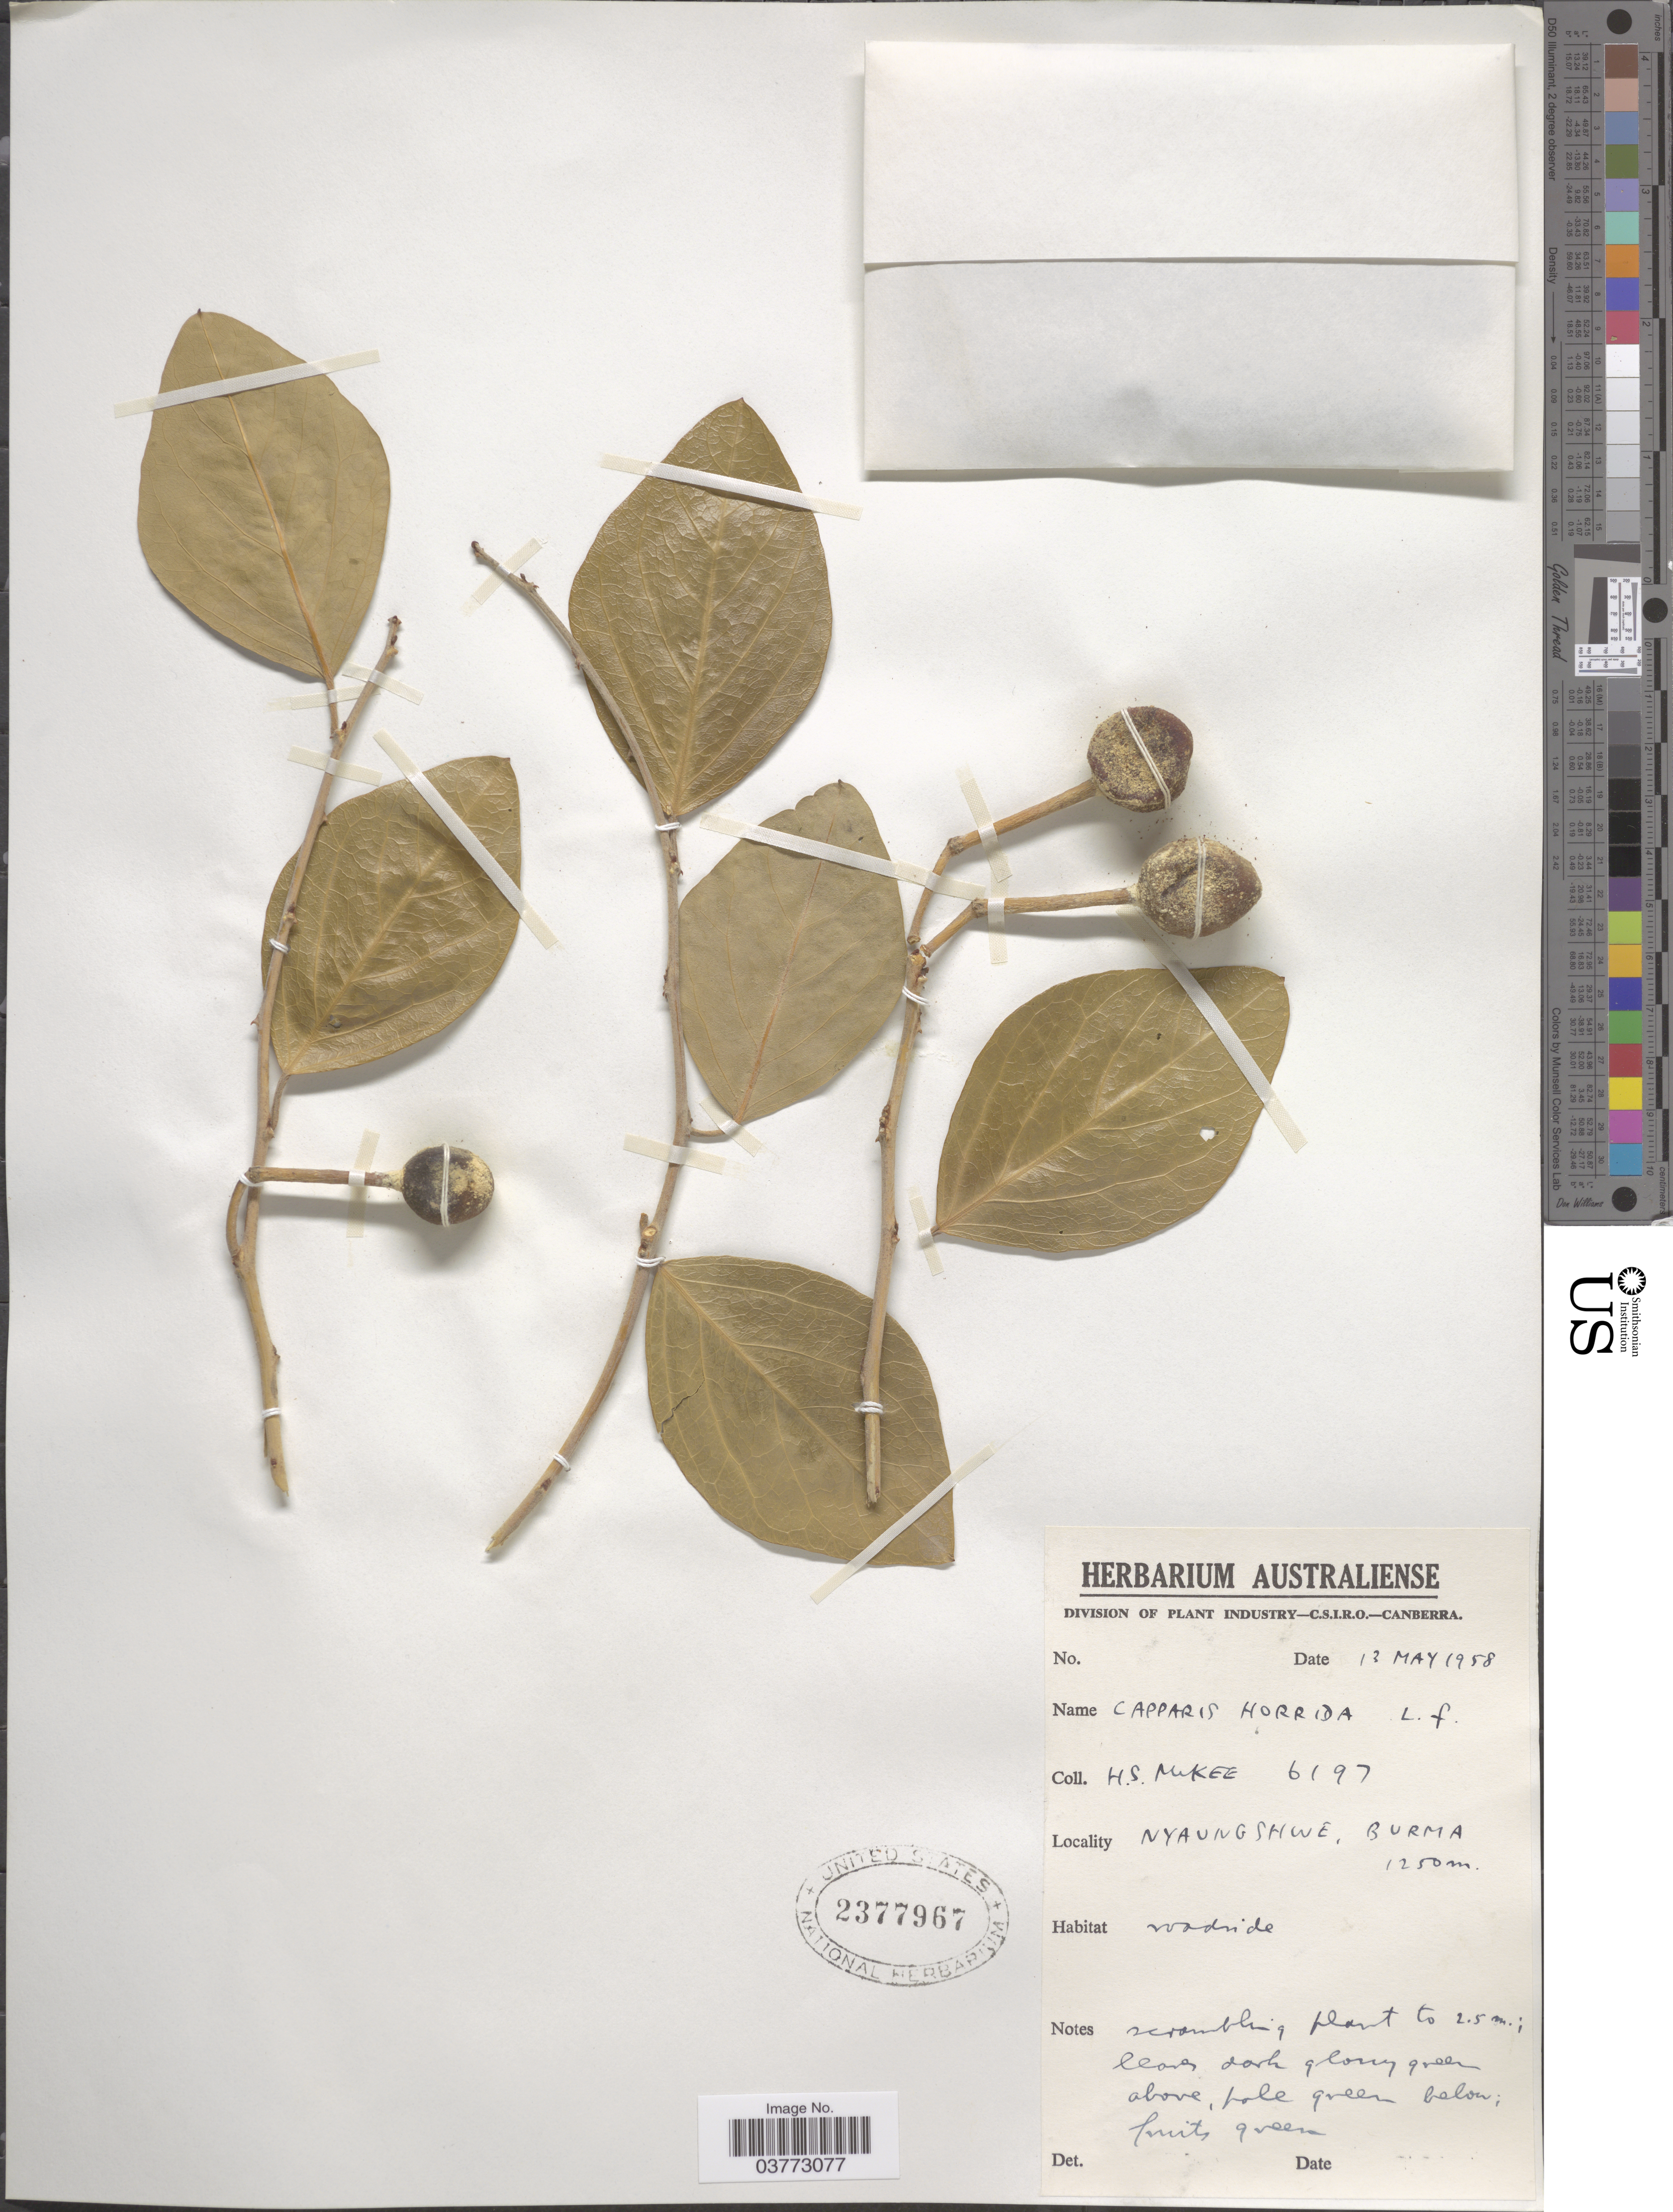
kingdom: Plantae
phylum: Tracheophyta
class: Magnoliopsida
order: Brassicales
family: Capparaceae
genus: Capparis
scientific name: Capparis horrida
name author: L. f.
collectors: H. S. McKee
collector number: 6197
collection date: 1958-05-13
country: Myanmar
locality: Nyaungshwe.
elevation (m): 1250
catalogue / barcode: US 2377967